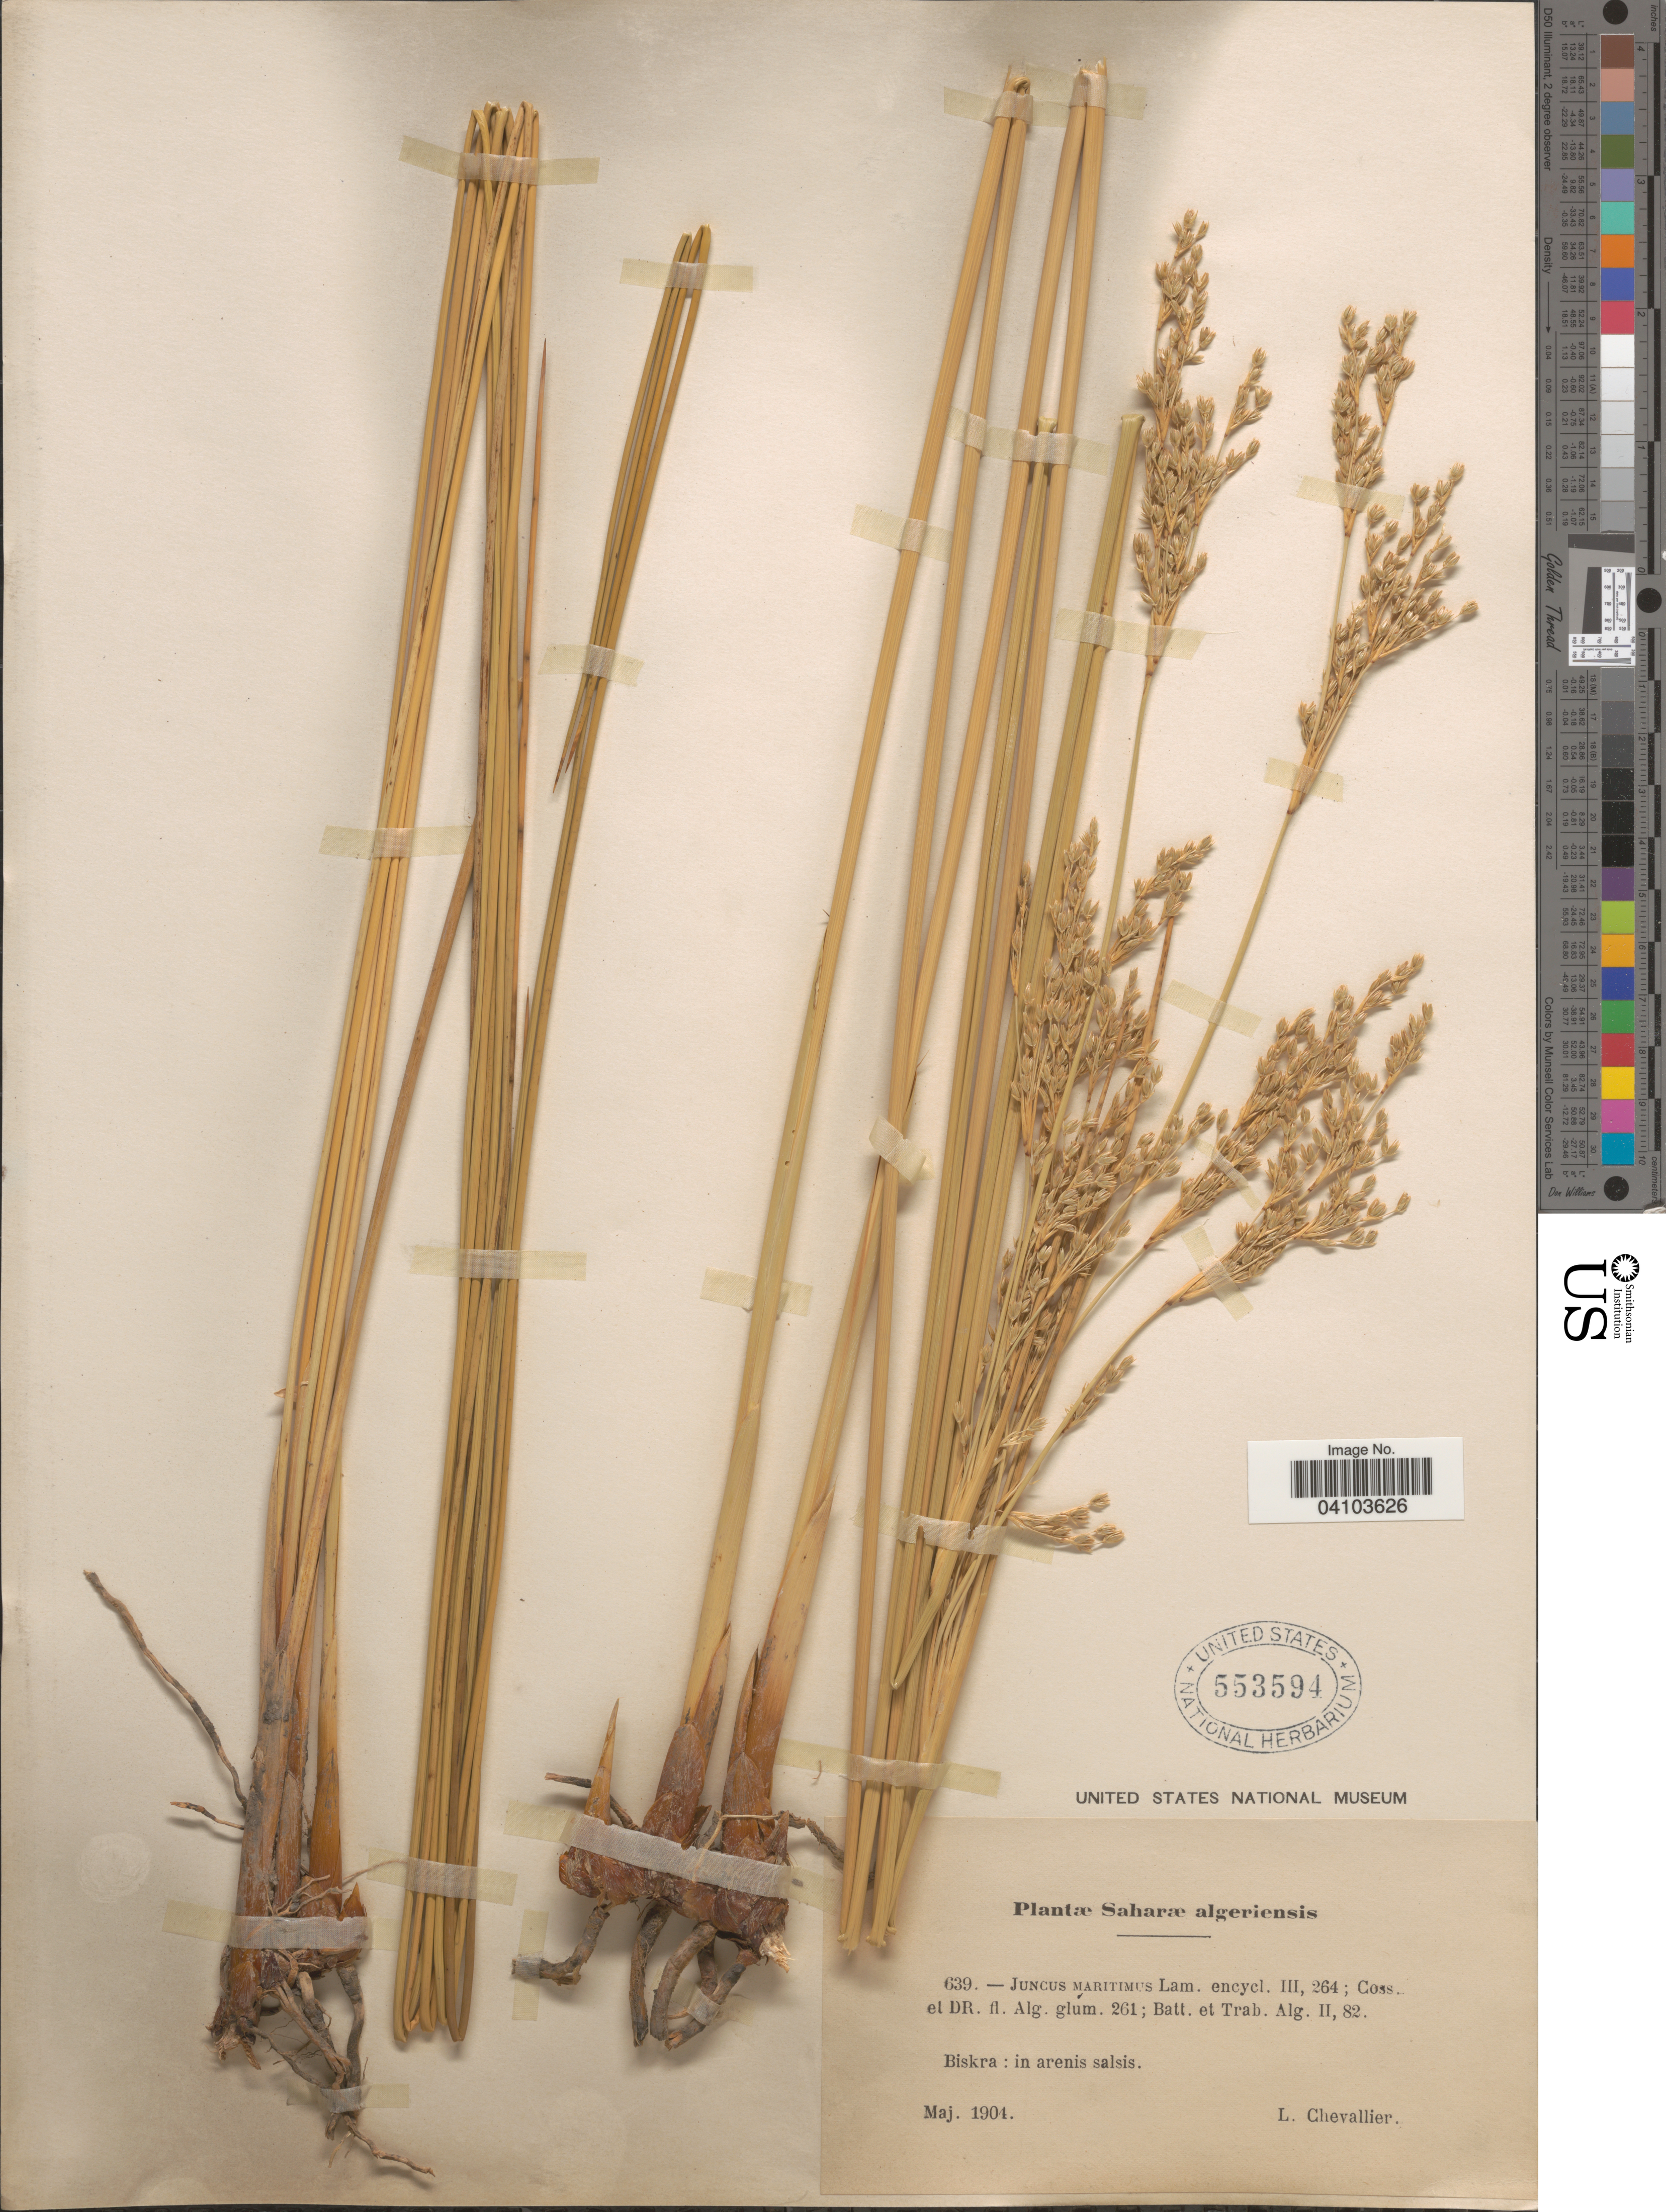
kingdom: Plantae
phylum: Tracheophyta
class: Liliopsida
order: Poales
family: Juncaceae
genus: Juncus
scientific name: Juncus maritimus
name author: Lam.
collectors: L. Chevallier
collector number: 639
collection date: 1904-05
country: Algeria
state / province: Biskra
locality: Saharæ algeriensis. In arenis salsis.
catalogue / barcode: US 553594